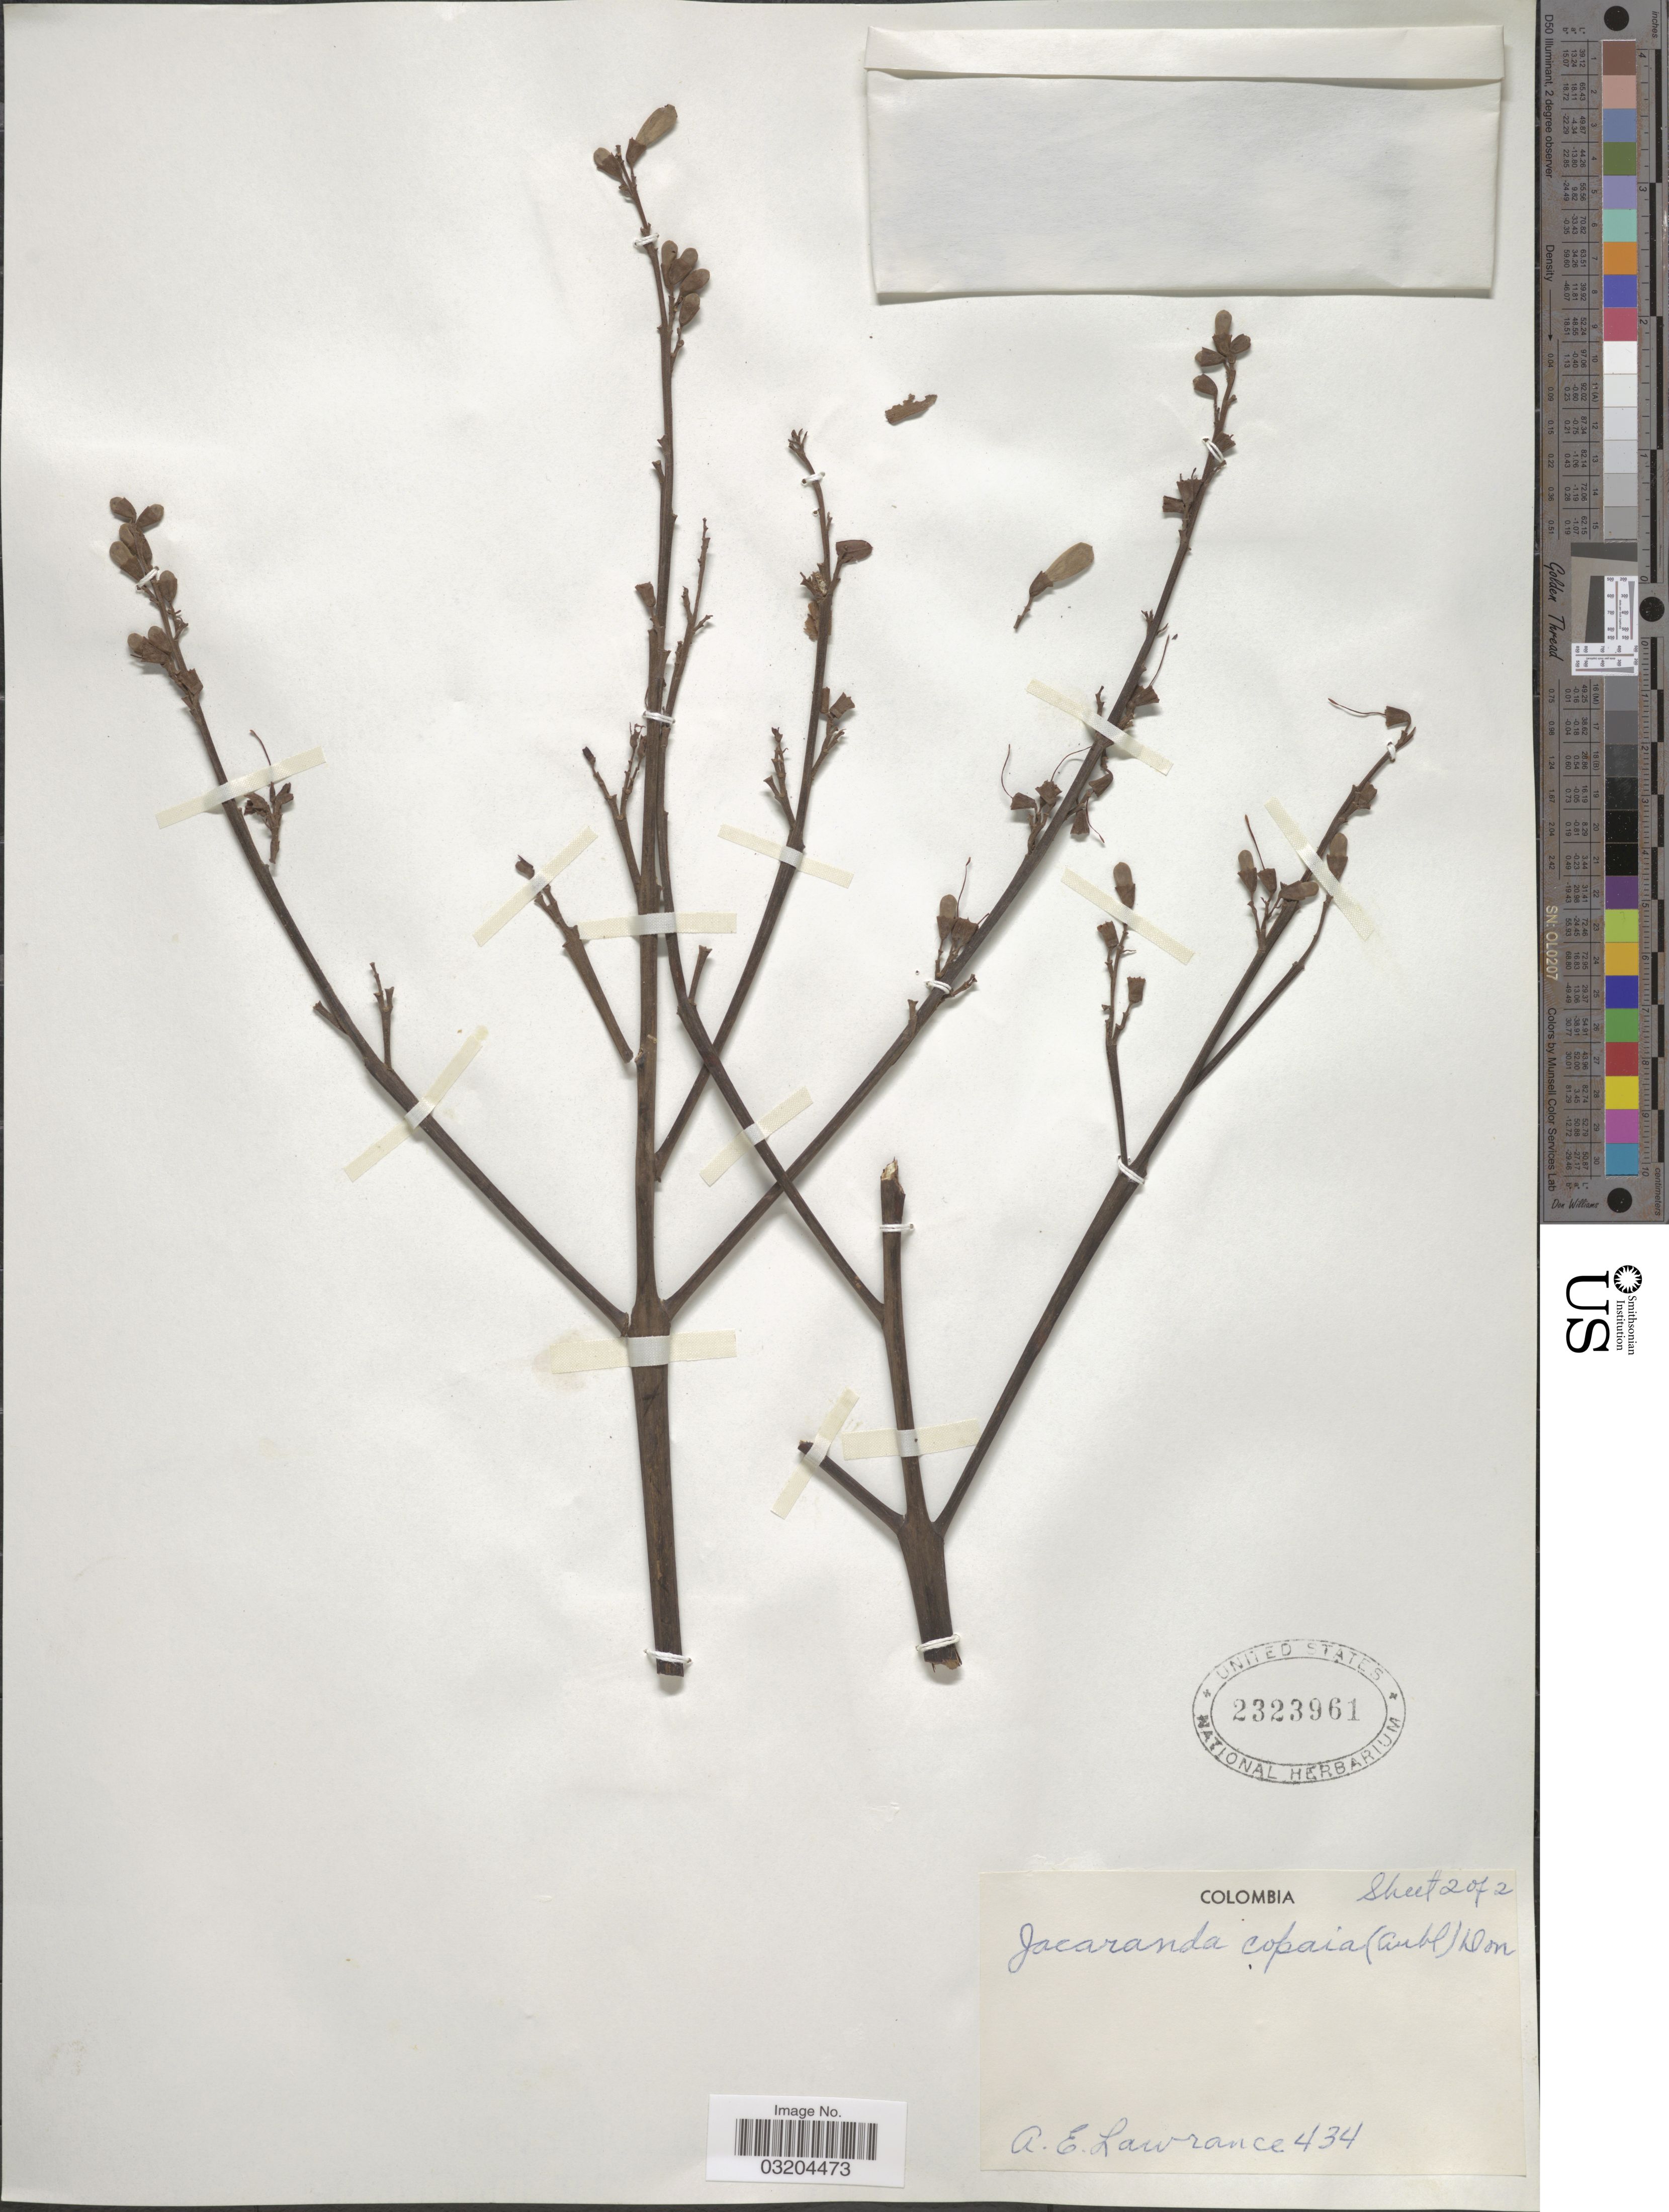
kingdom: Plantae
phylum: Tracheophyta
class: Magnoliopsida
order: Lamiales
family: Bignoniaceae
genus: Jacaranda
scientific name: Jacaranda copaia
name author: (Aubl.) D. Don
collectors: A. Lawrance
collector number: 434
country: Colombia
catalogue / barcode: US 2323961